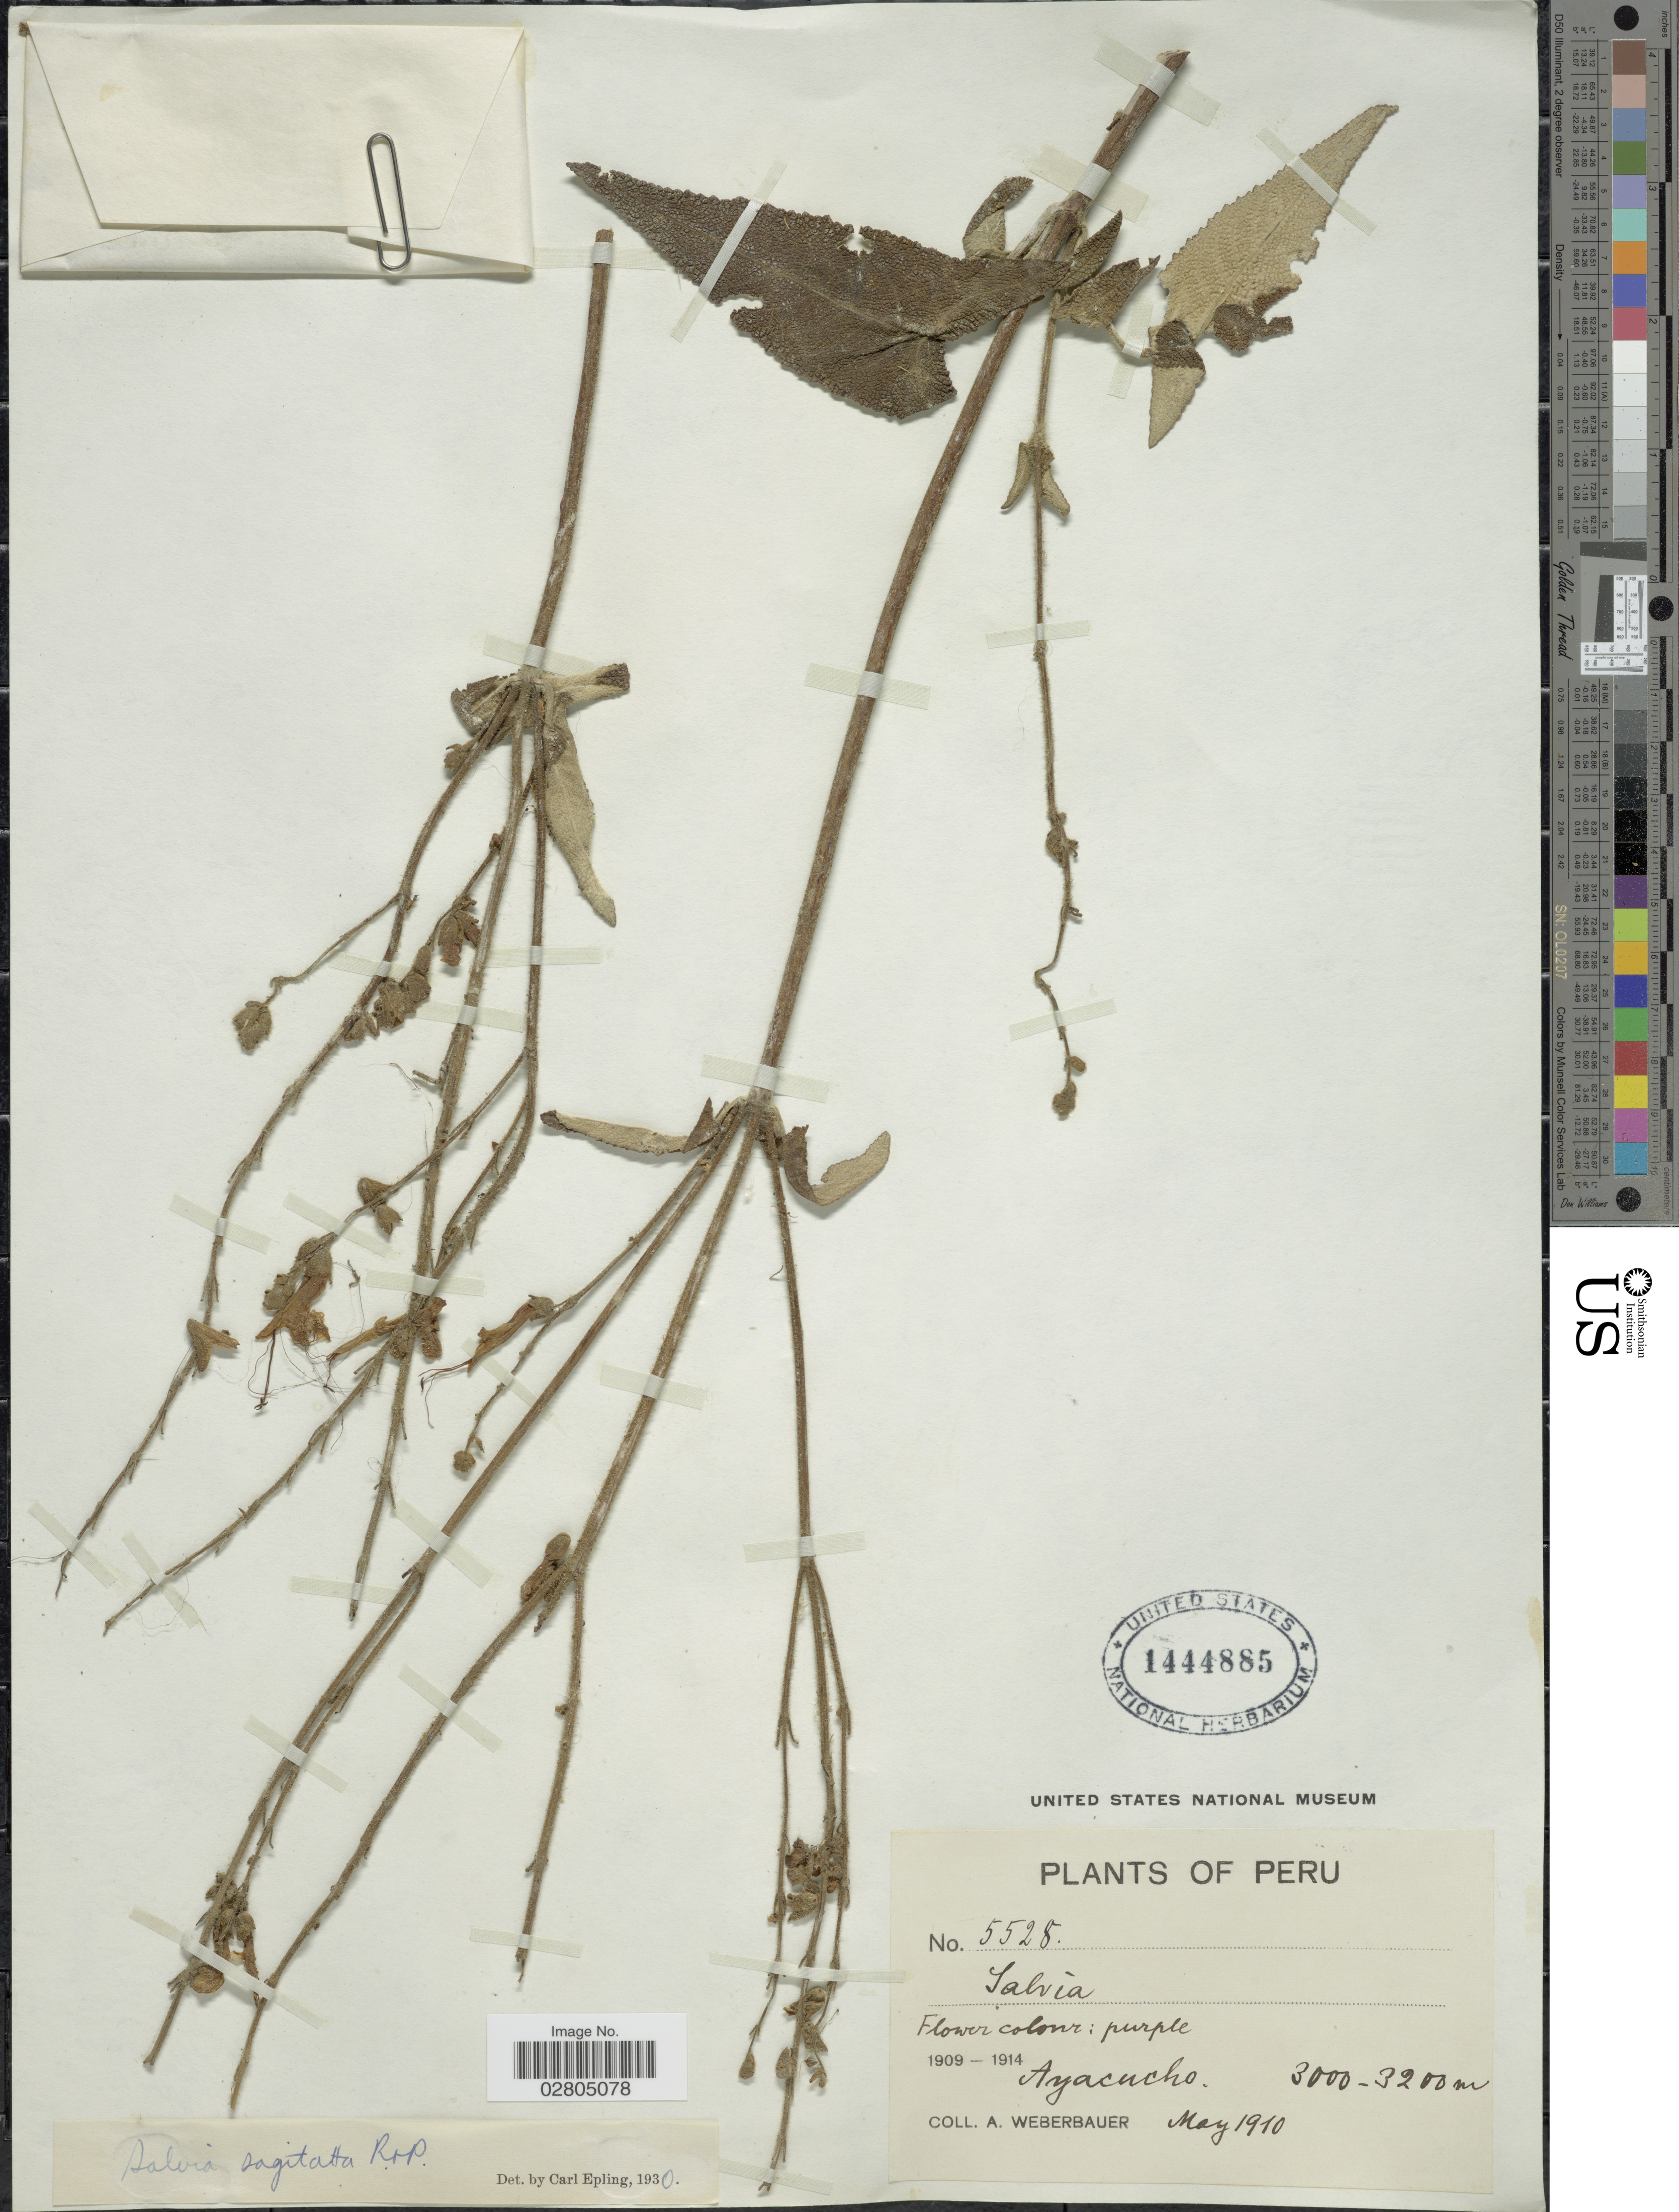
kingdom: Plantae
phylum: Tracheophyta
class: Magnoliopsida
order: Lamiales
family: Lamiaceae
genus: Salvia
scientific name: Salvia sagittata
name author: Ruiz & Pav.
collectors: A. Weberbauer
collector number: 5528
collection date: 1910-05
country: Peru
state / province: Ayacucho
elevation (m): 3000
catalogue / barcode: US 1444885